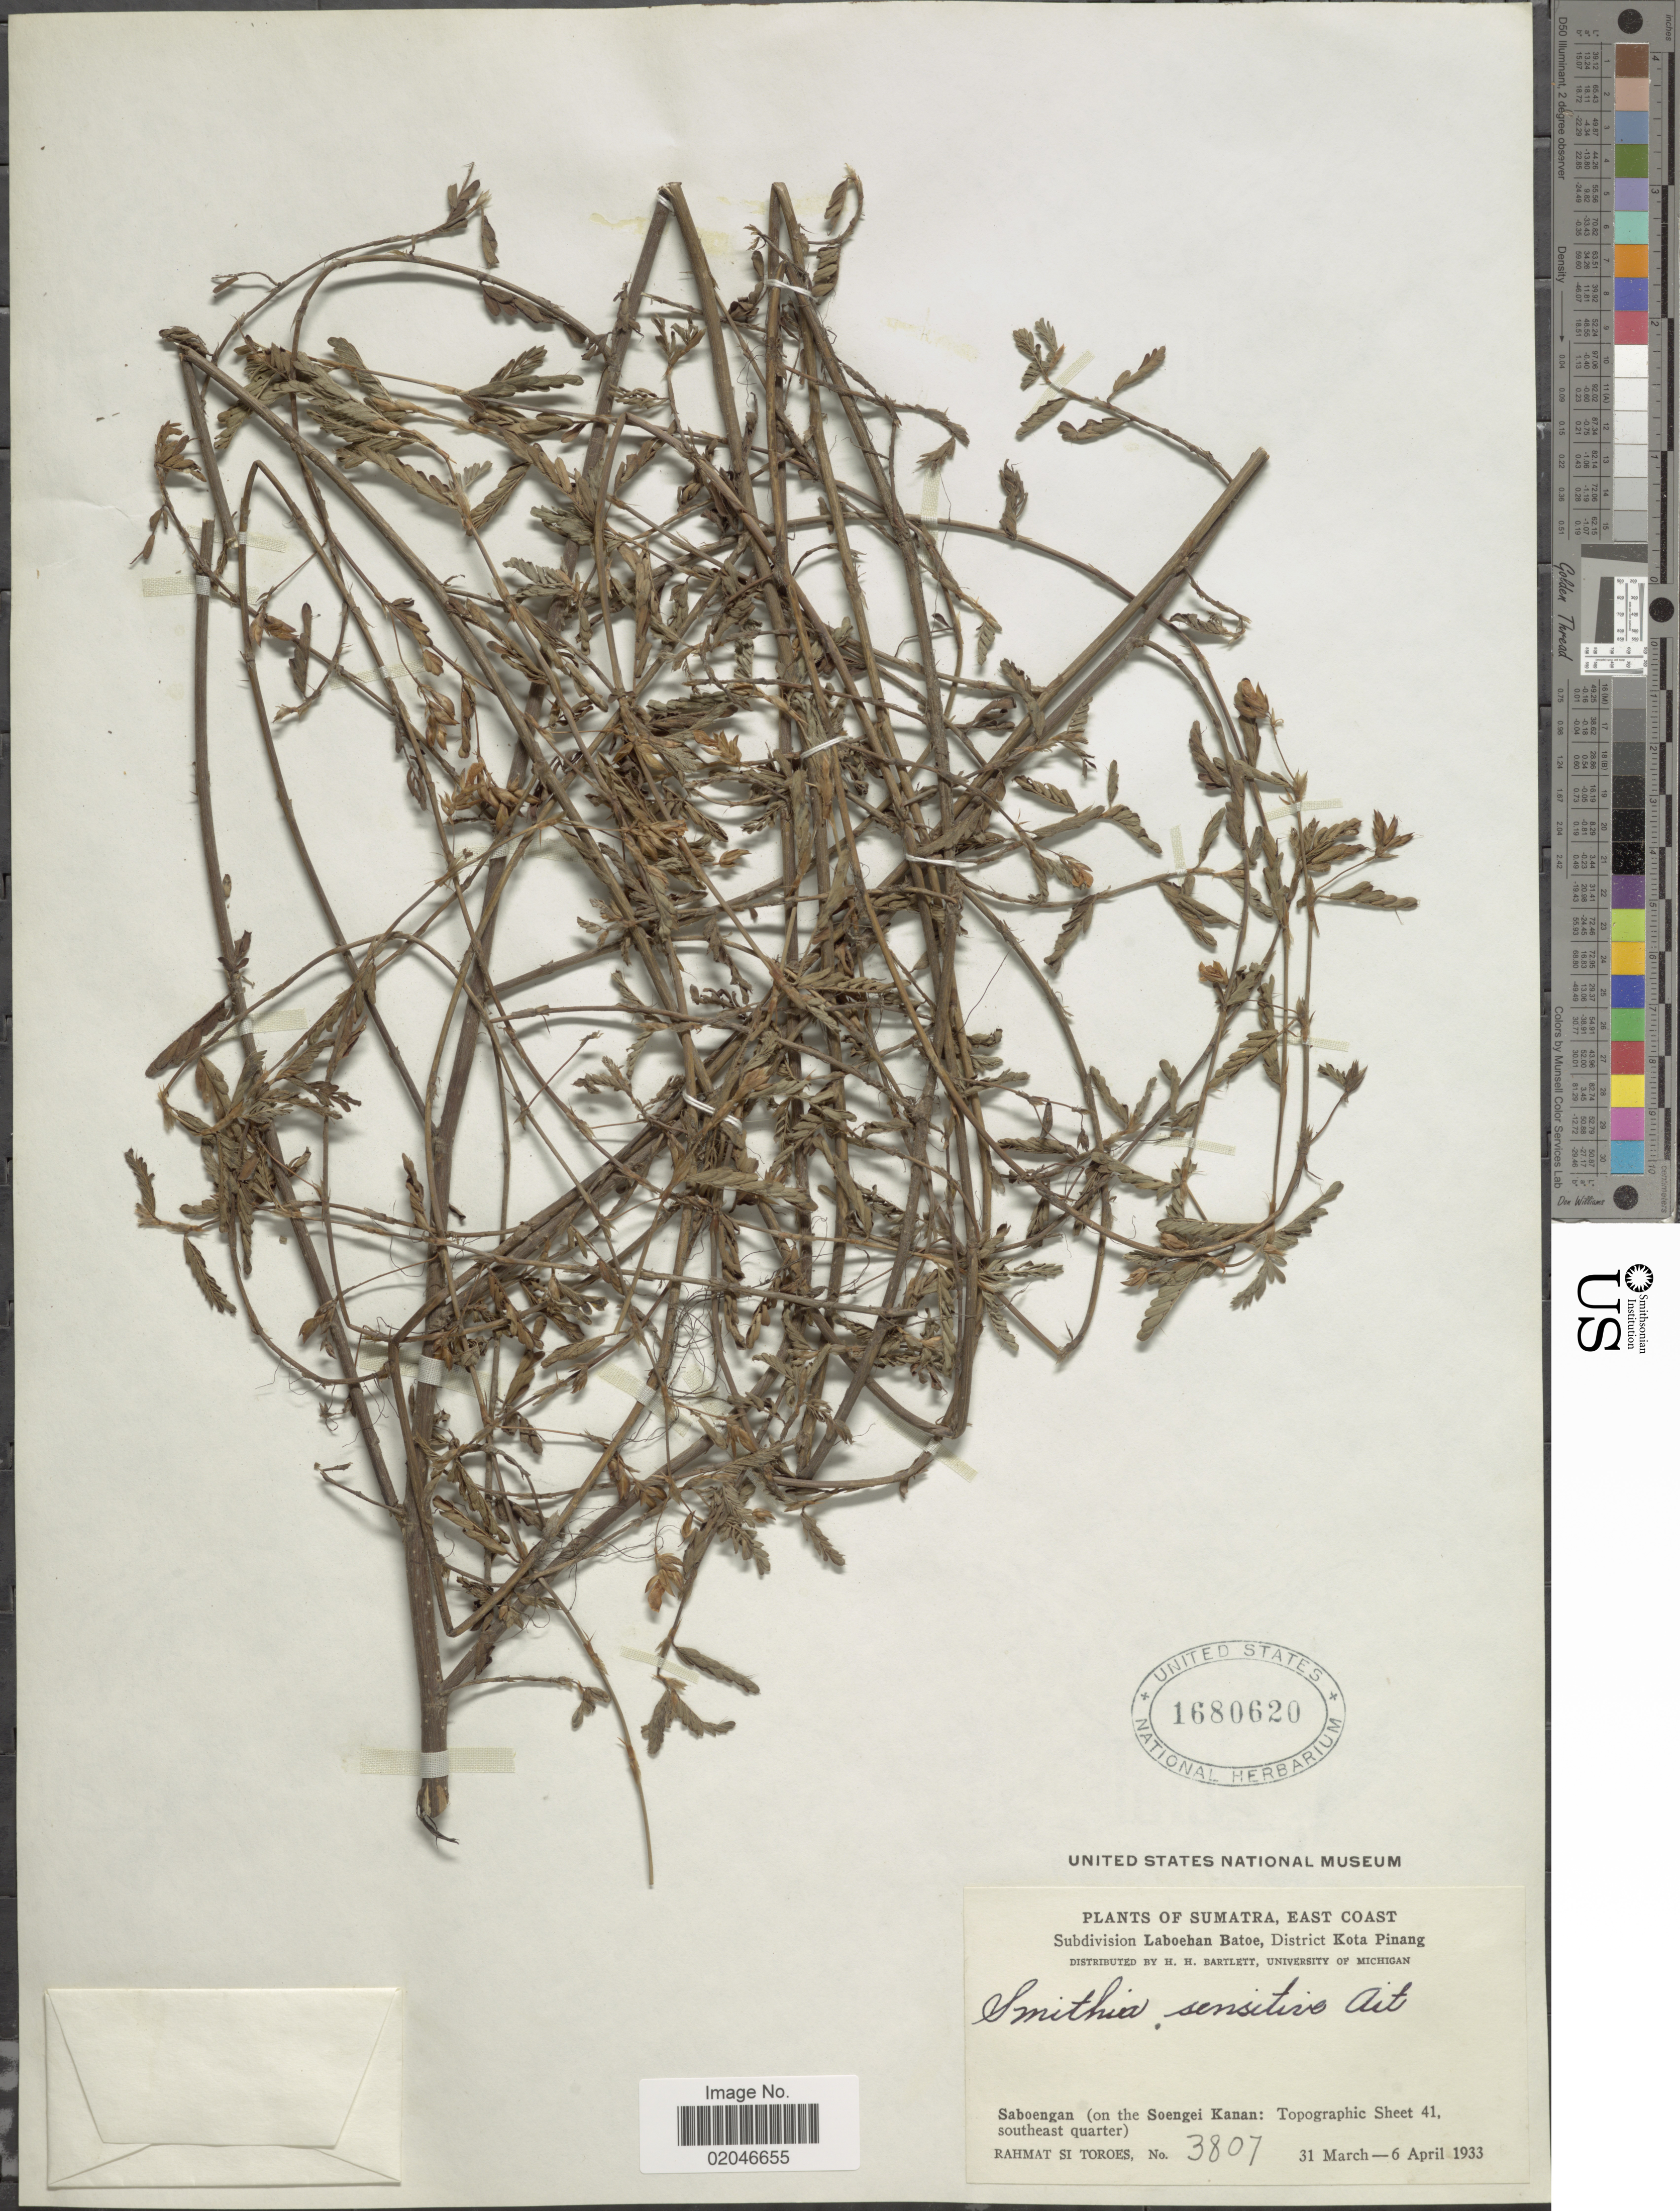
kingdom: Plantae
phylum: Tracheophyta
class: Magnoliopsida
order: Fabales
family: Fabaceae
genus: Smithia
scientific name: Smithia sensitiva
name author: Aiton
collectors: Rahmat Si Boeea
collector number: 3807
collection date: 1933-03-31/1933-04-06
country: Indonesia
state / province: Sumatra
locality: East Coast, Subdivision Laboehan Batoe, District Kota Pinang, Saboengan (on the Soengei Kanan: Topographic Sheet 41, southeast quarter)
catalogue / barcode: US 1680620